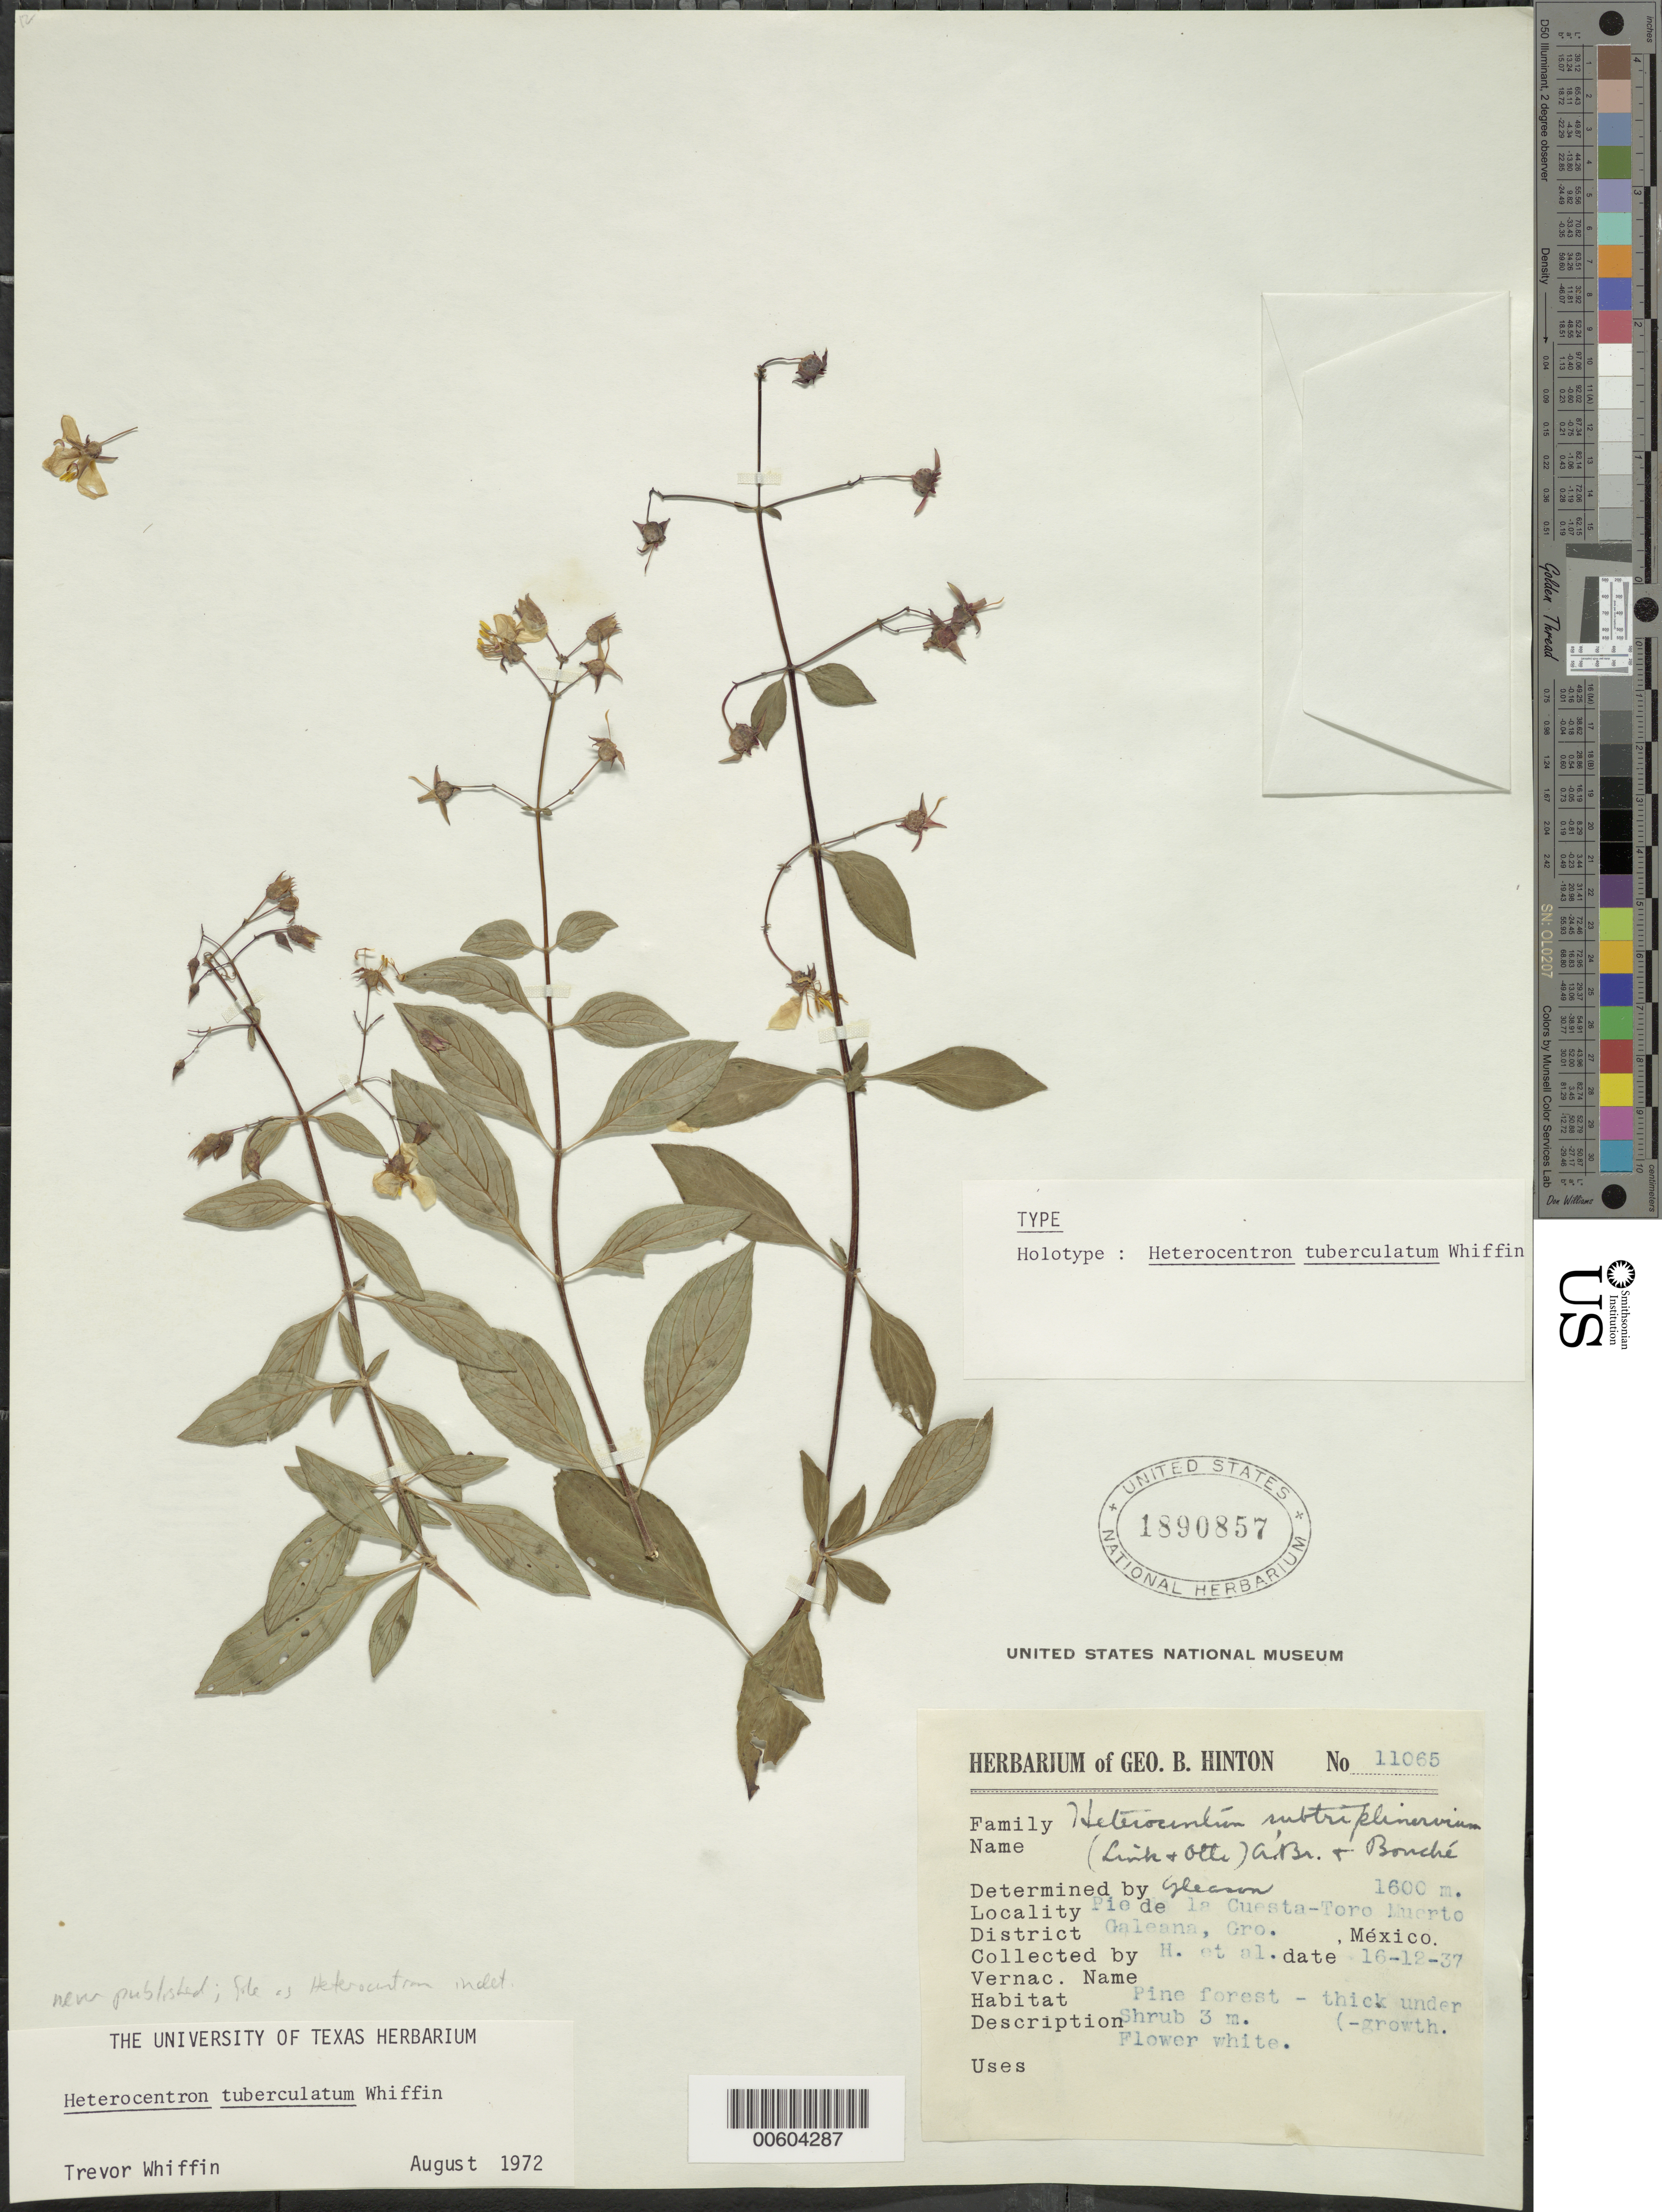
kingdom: Plantae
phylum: Tracheophyta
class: Magnoliopsida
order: Myrtales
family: Melastomataceae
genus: Heterocentron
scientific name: Heterocentron sp.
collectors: G. B. Hinton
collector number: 11065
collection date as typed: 16 Dec 1937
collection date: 1937-12-16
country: Mexico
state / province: Guerrero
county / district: Galeana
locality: Pie de La Cuesta - Toro Muerto.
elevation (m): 1600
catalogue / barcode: US 1890857